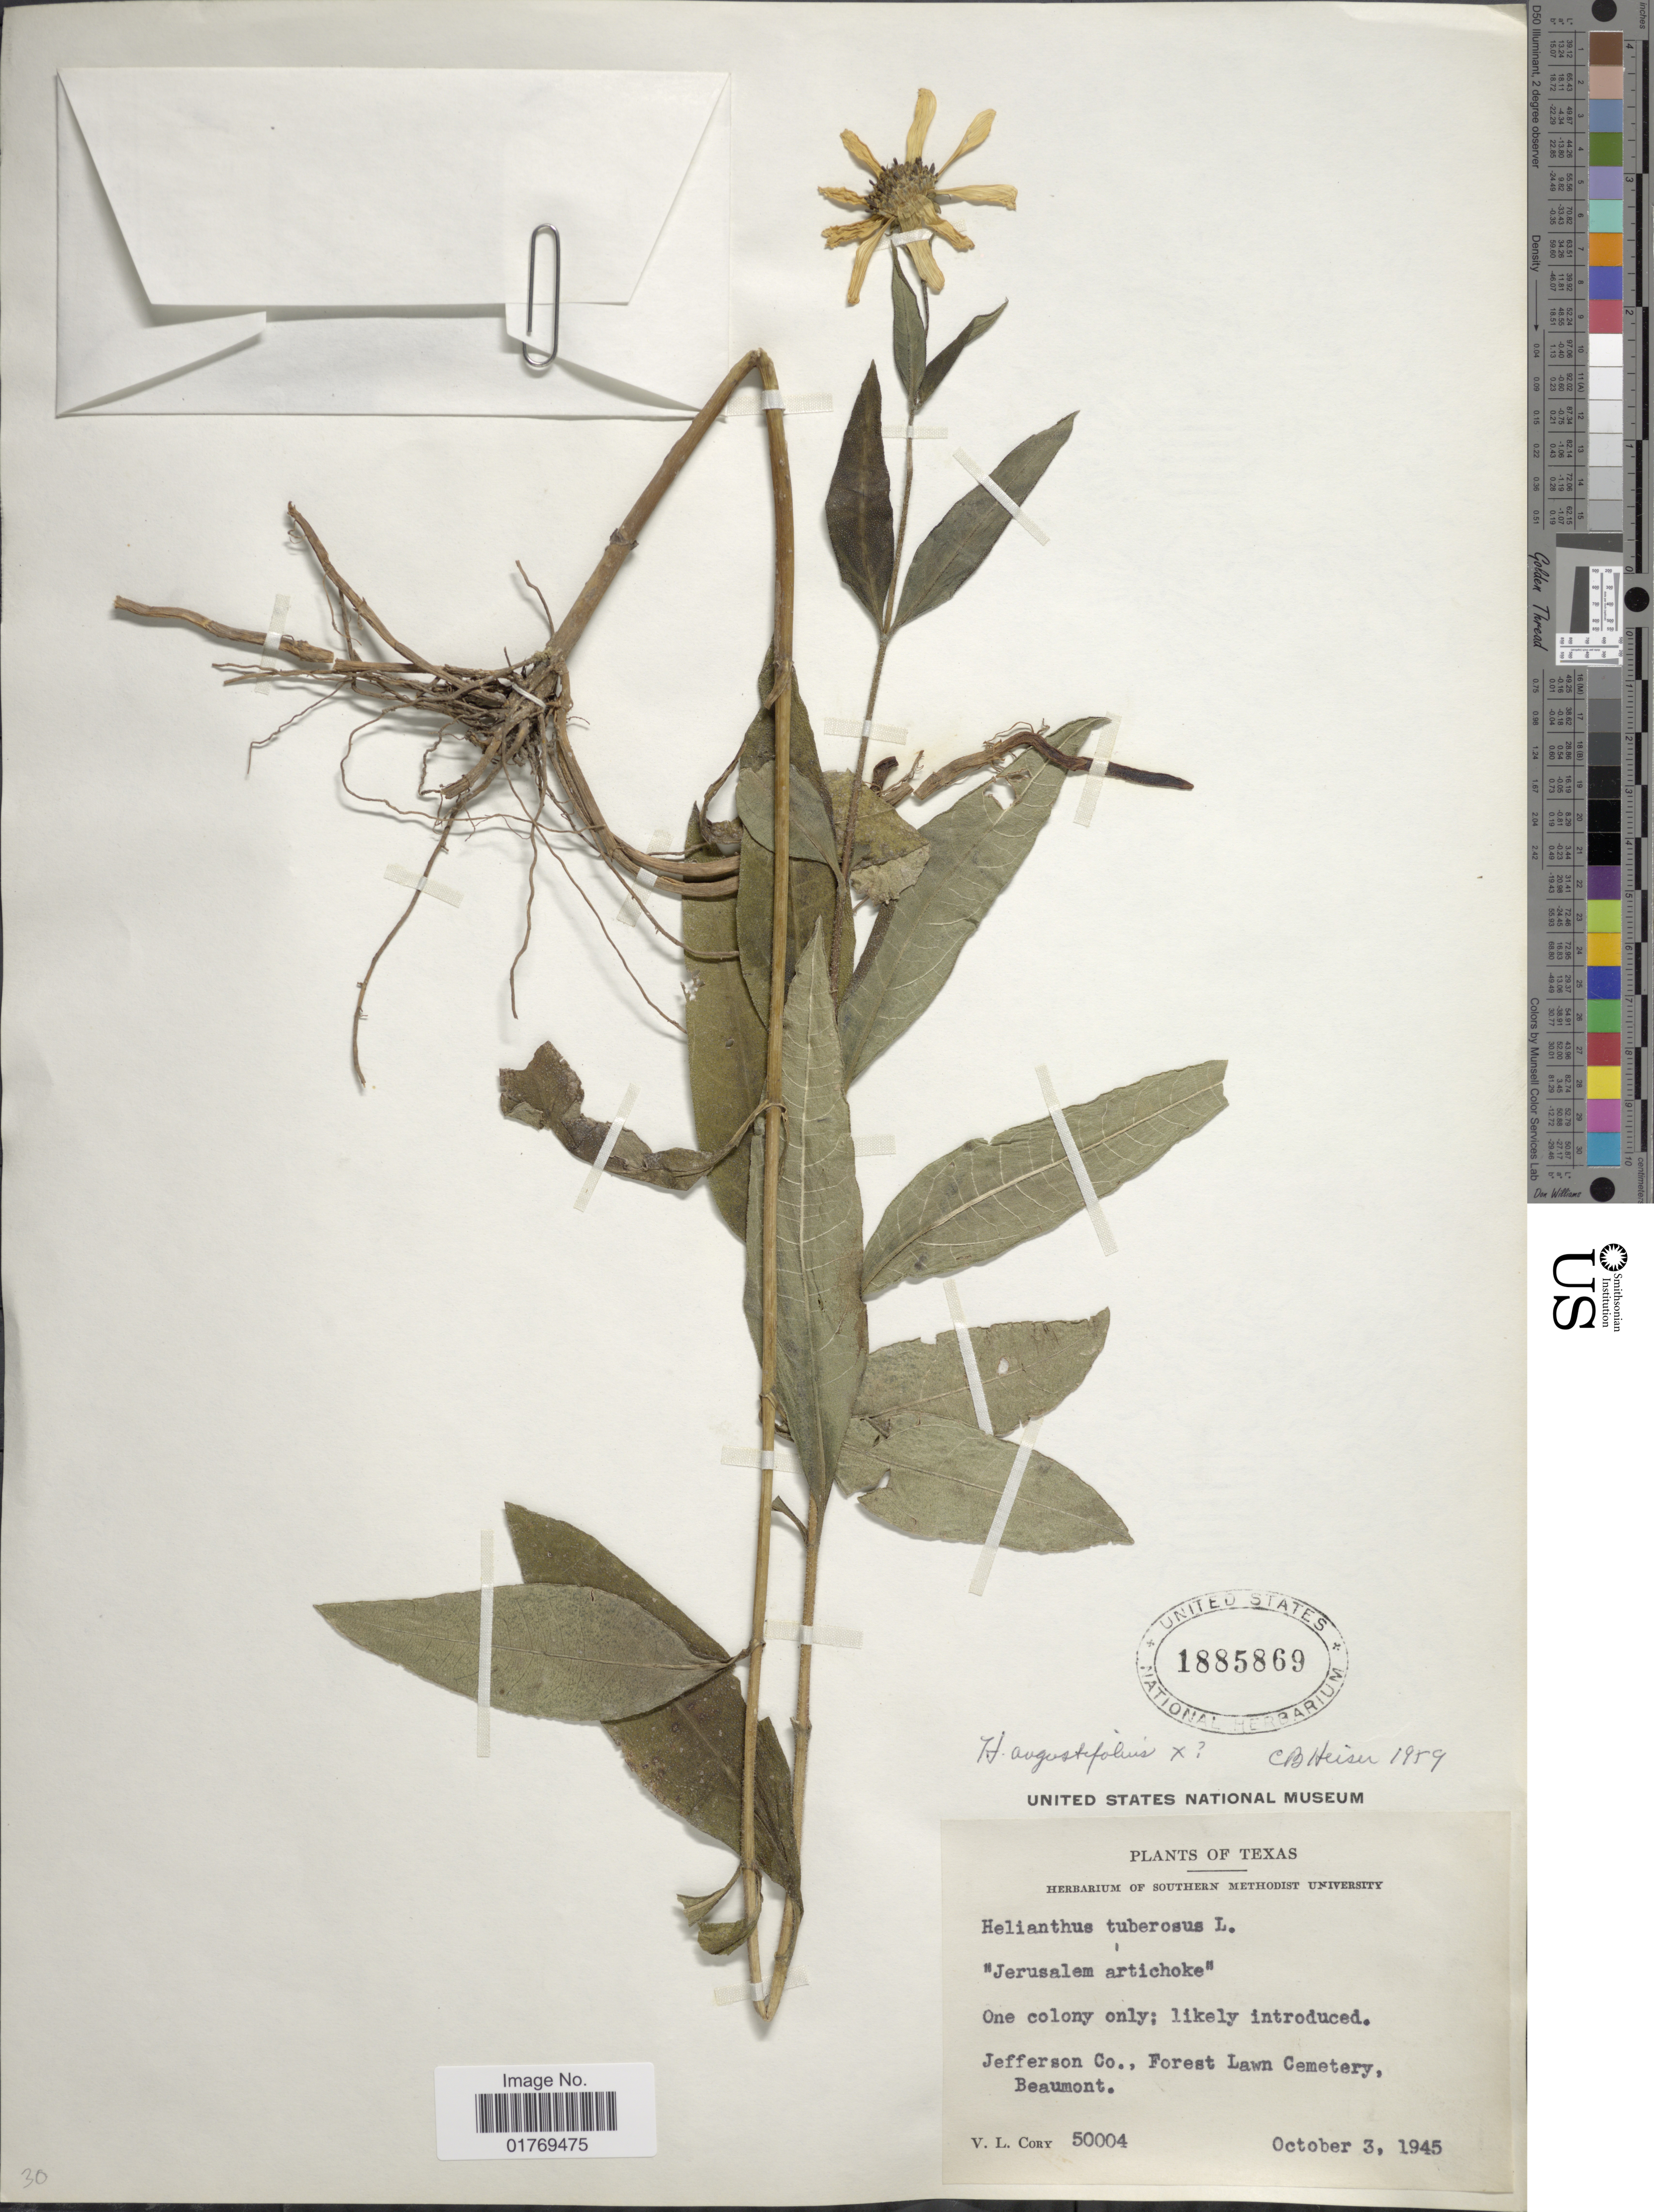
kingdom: Plantae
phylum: Tracheophyta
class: Magnoliopsida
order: Asterales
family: Asteraceae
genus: Helianthus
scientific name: Helianthus angustifolius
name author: L.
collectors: V. Cory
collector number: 50004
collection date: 1945-10-03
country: United States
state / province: Texas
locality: Jefferson Co., Forest Lawn Cemetery, Beaumont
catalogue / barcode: US 1885869